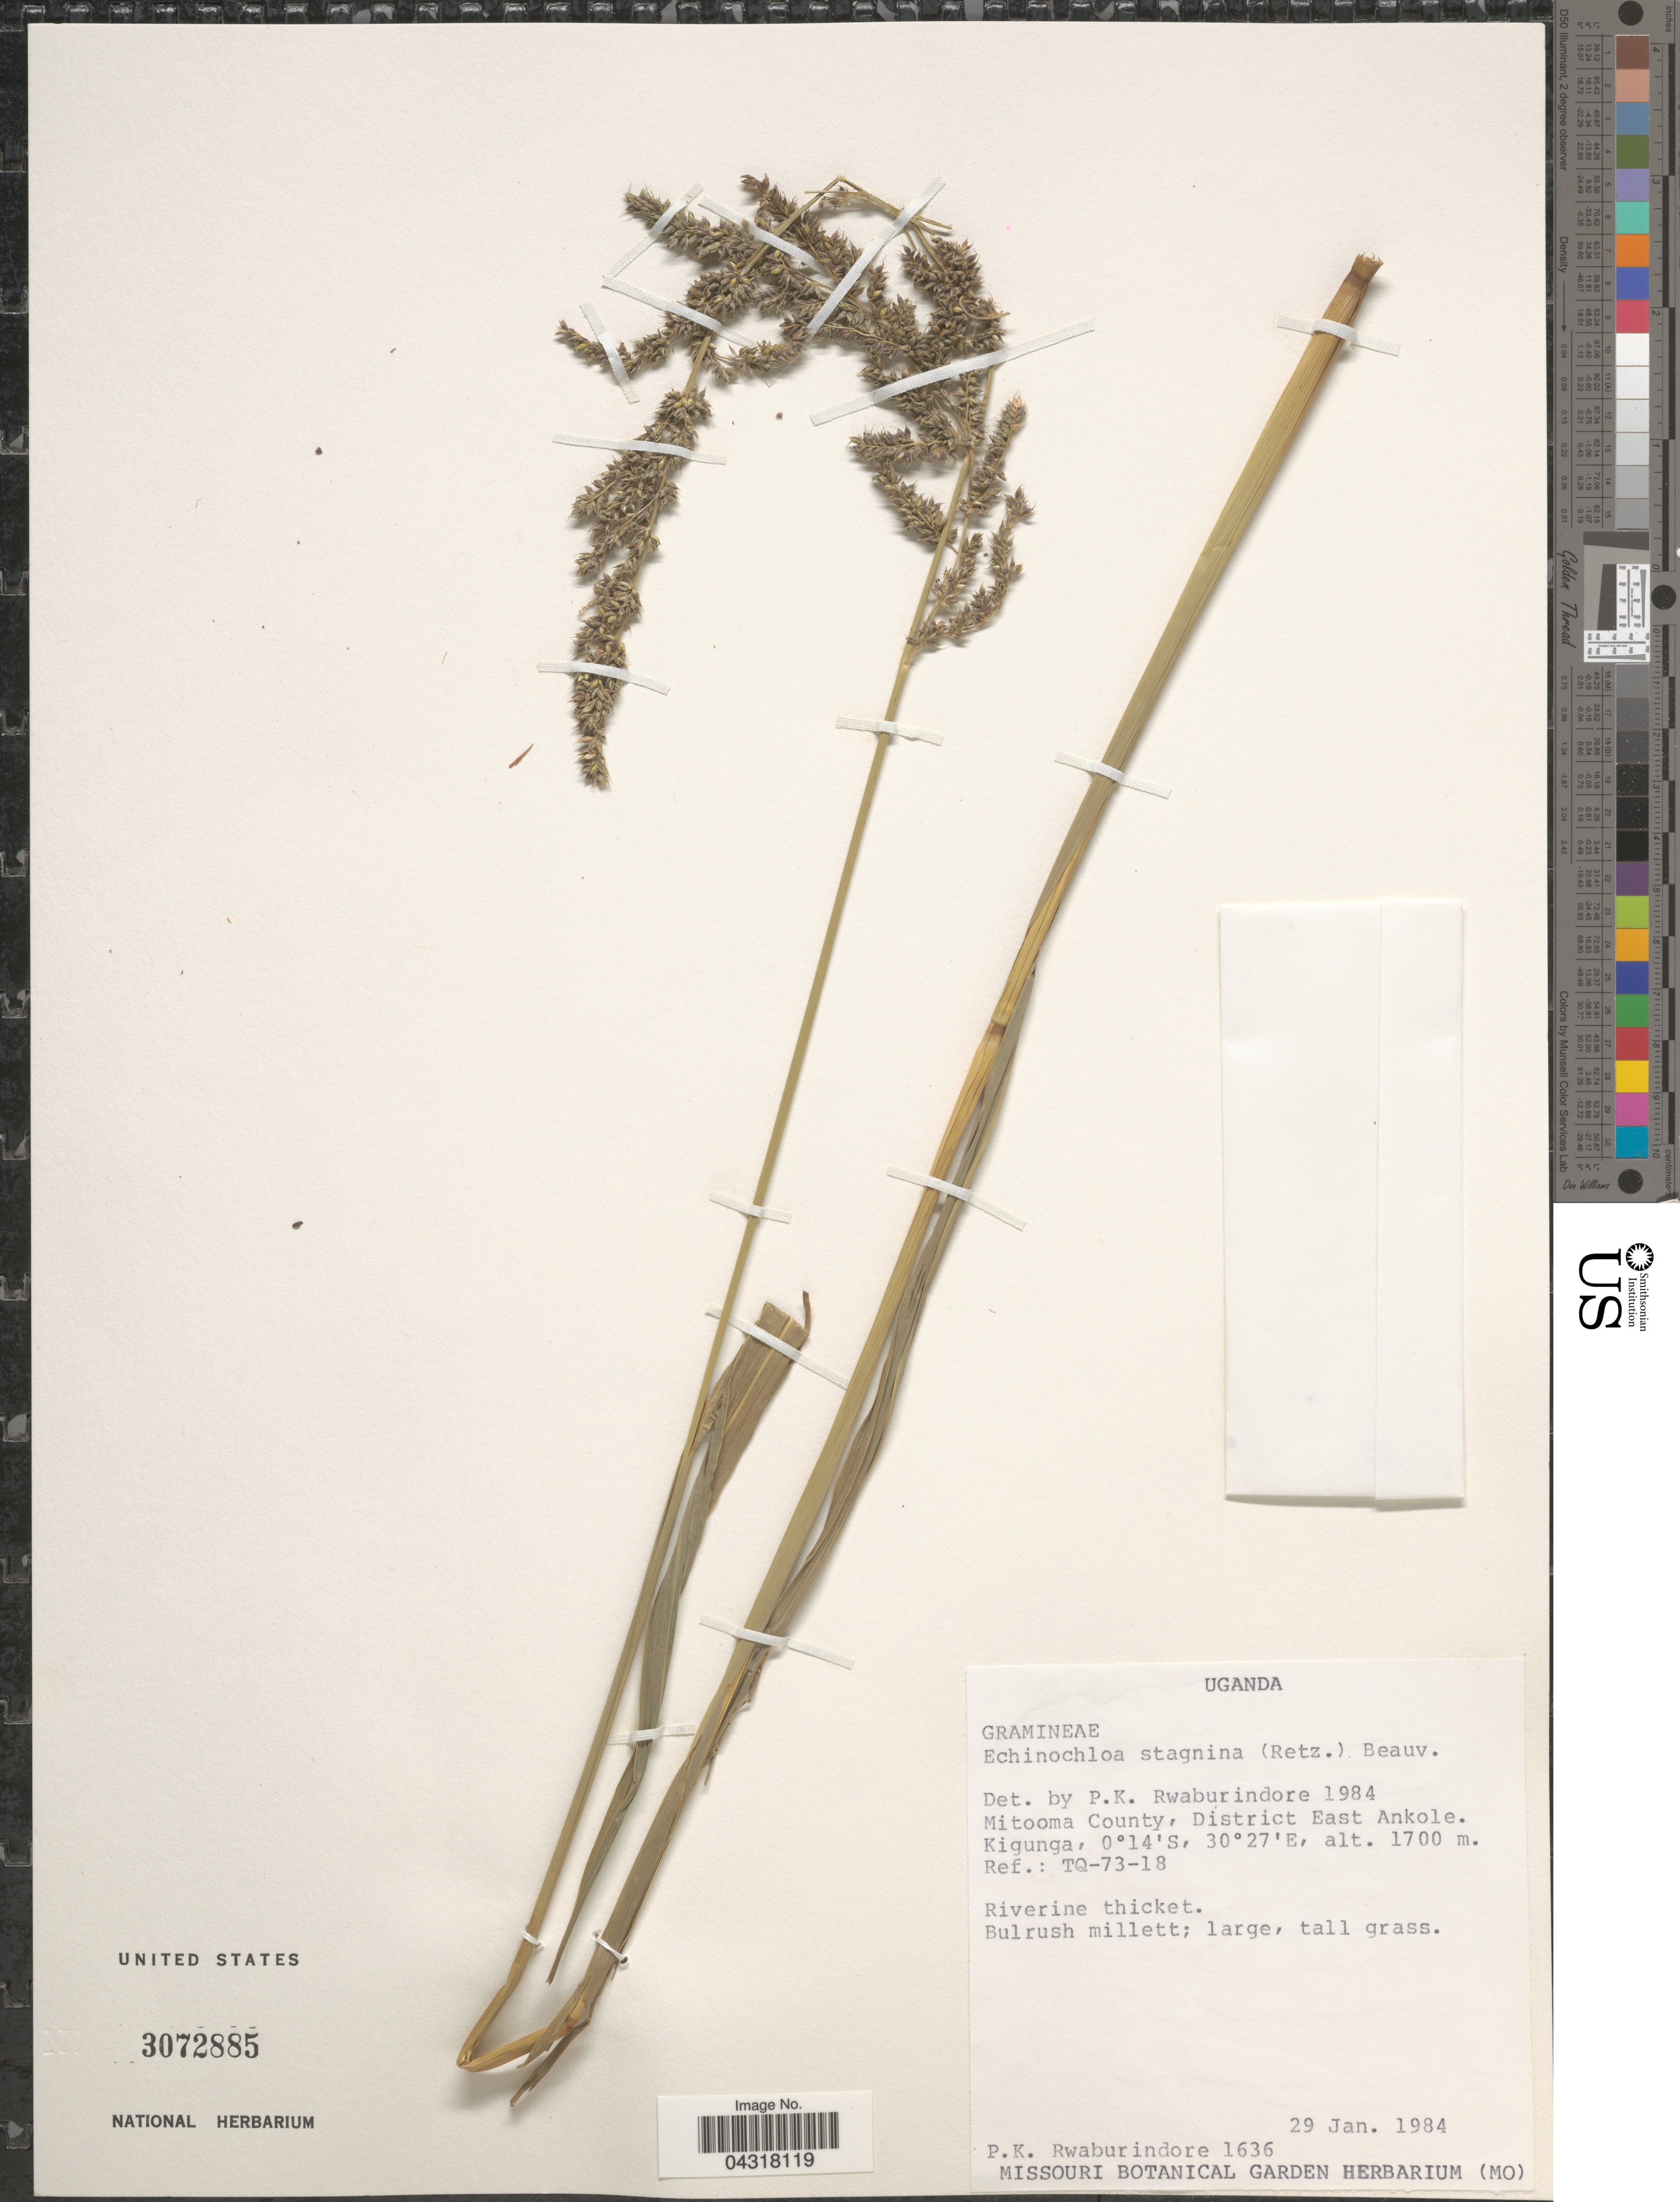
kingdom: Plantae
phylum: Tracheophyta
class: Liliopsida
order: Poales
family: Poaceae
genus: Echinochloa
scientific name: Echinochloa stagnina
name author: (Retz.) P. Beauv.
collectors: P. Rwaburindore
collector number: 1636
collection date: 1984-01-29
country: Uganda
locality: Mitooma County, District East Ankole. Kigunga. Ref.: TQ-73-18.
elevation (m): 1700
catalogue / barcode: US 3072885